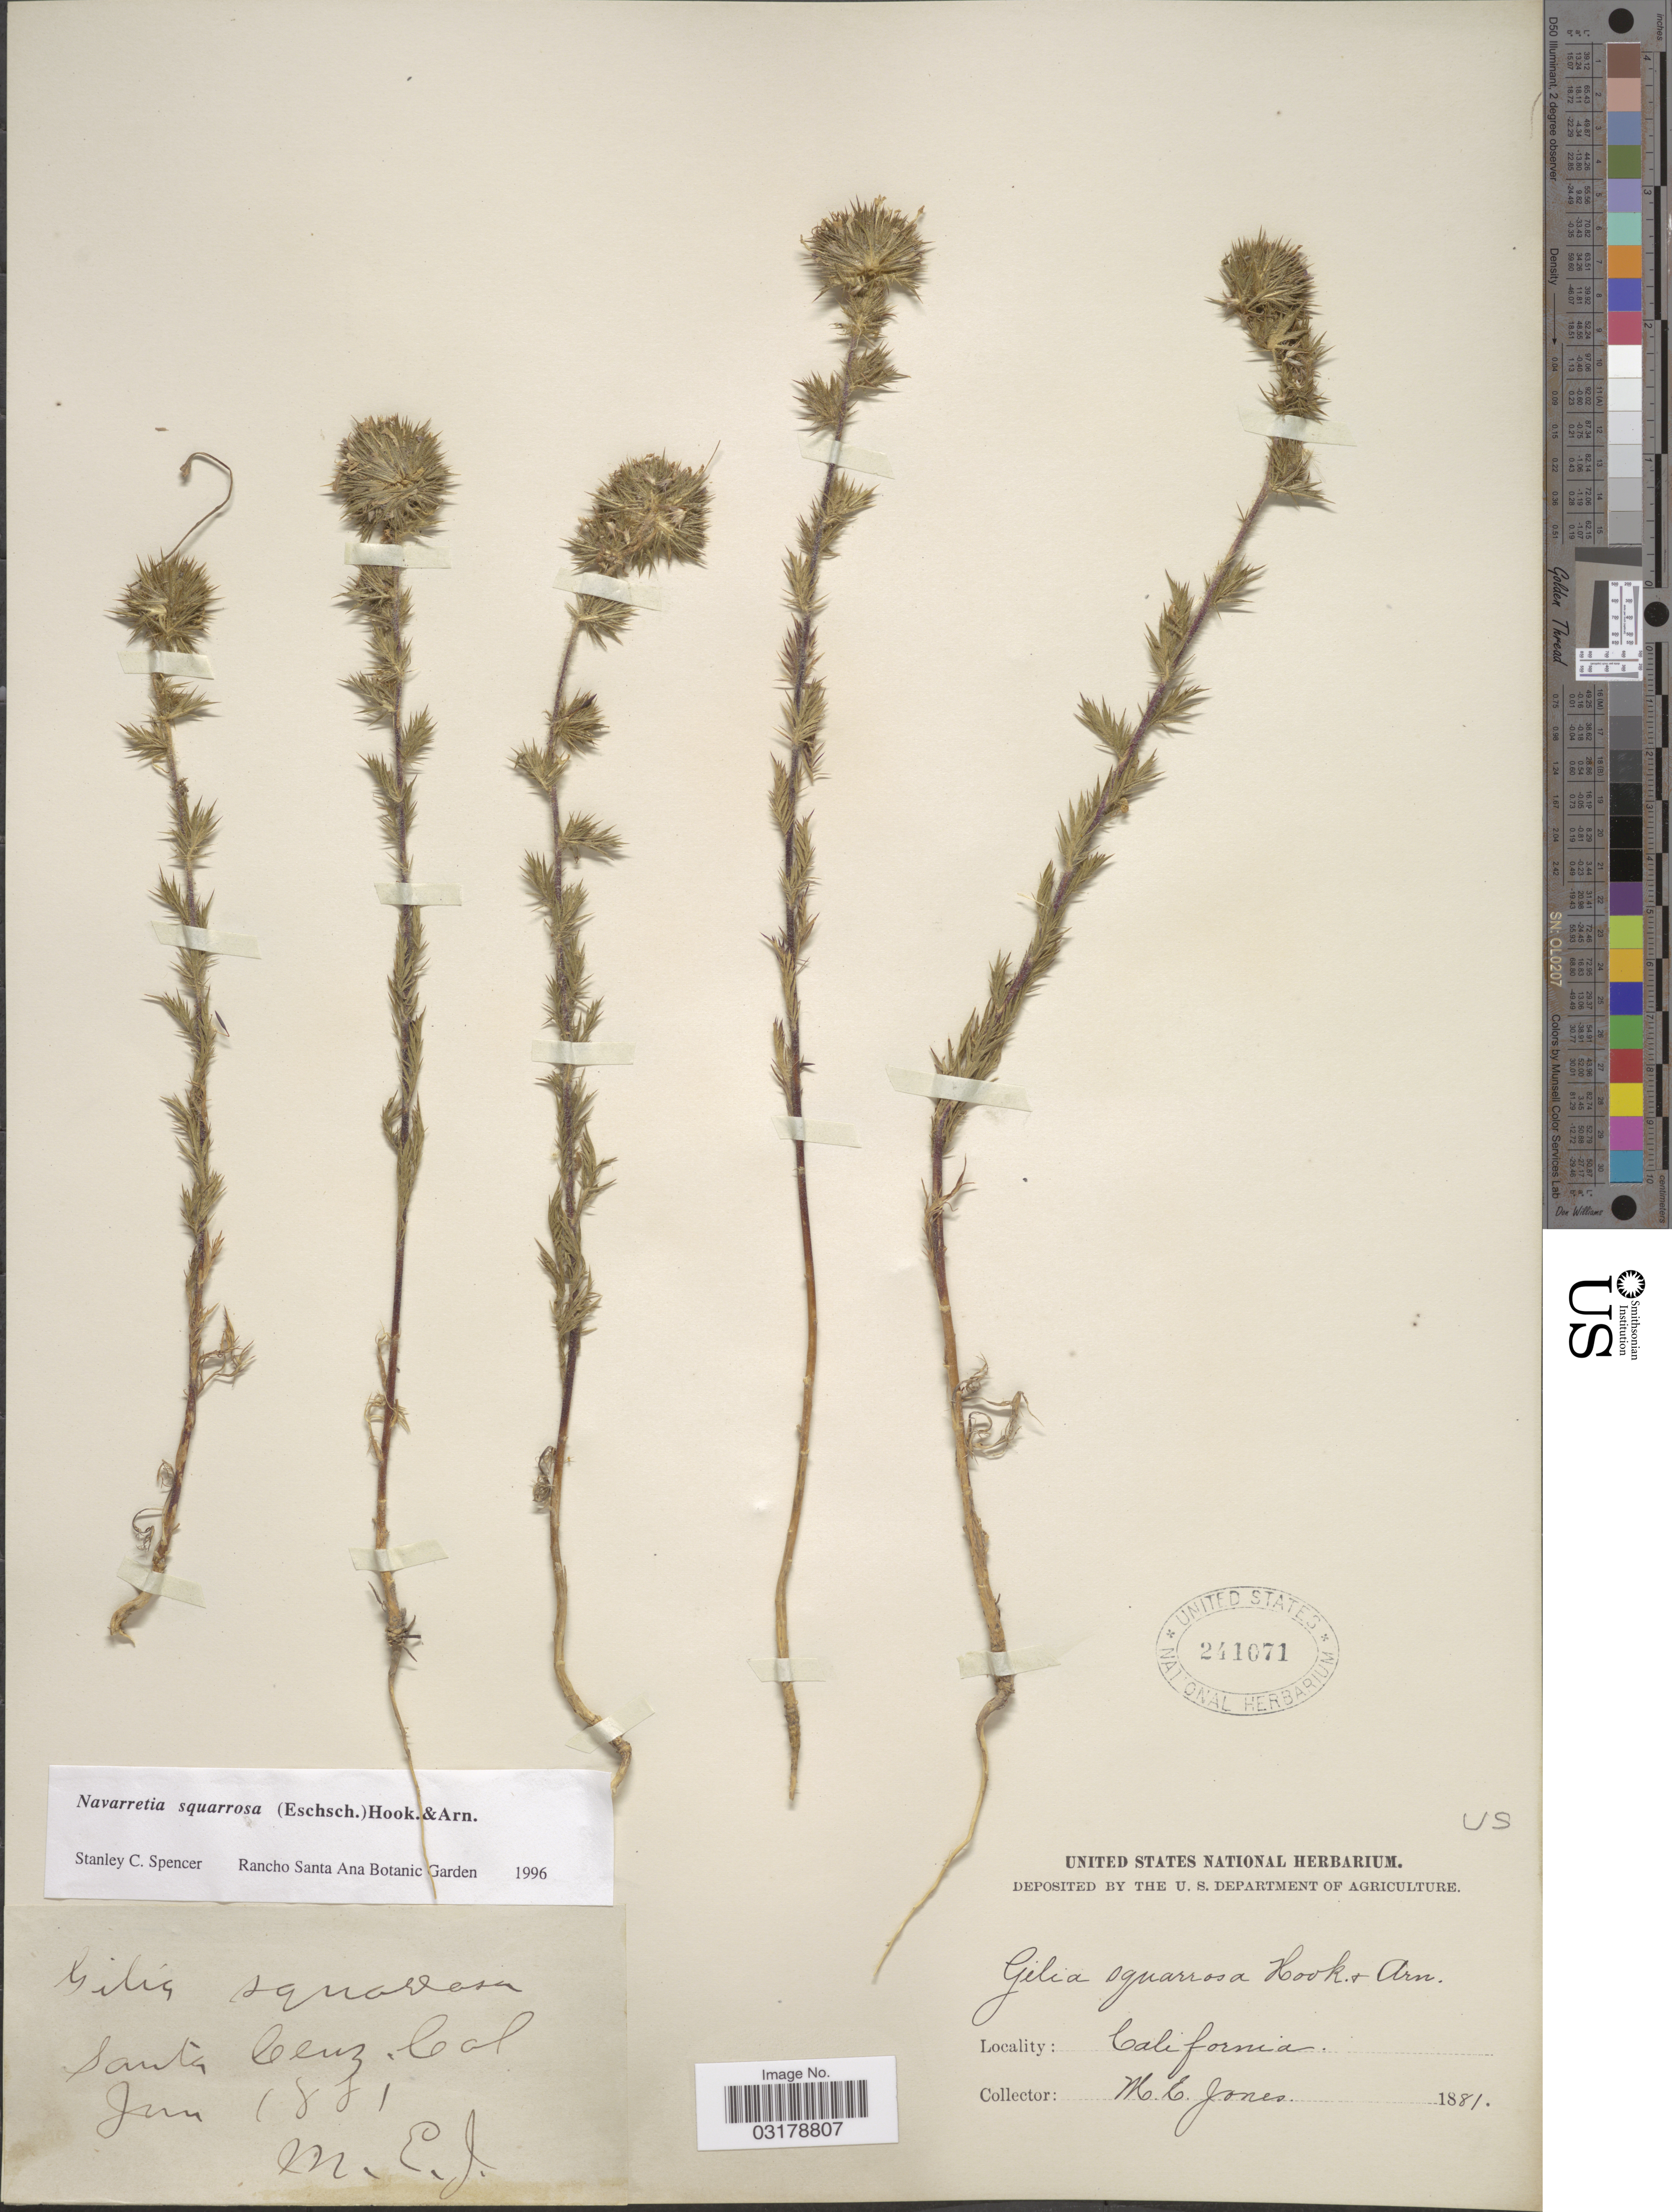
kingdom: Plantae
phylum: Tracheophyta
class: Magnoliopsida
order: Ericales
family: Polemoniaceae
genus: Navarretia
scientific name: Navarretia squarrosa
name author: (Eschsch.) Hook. & Arn.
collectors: M. E. Jones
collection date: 1881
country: United States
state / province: California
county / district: Santa Cruz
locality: Santa Cruz.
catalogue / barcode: US 241071